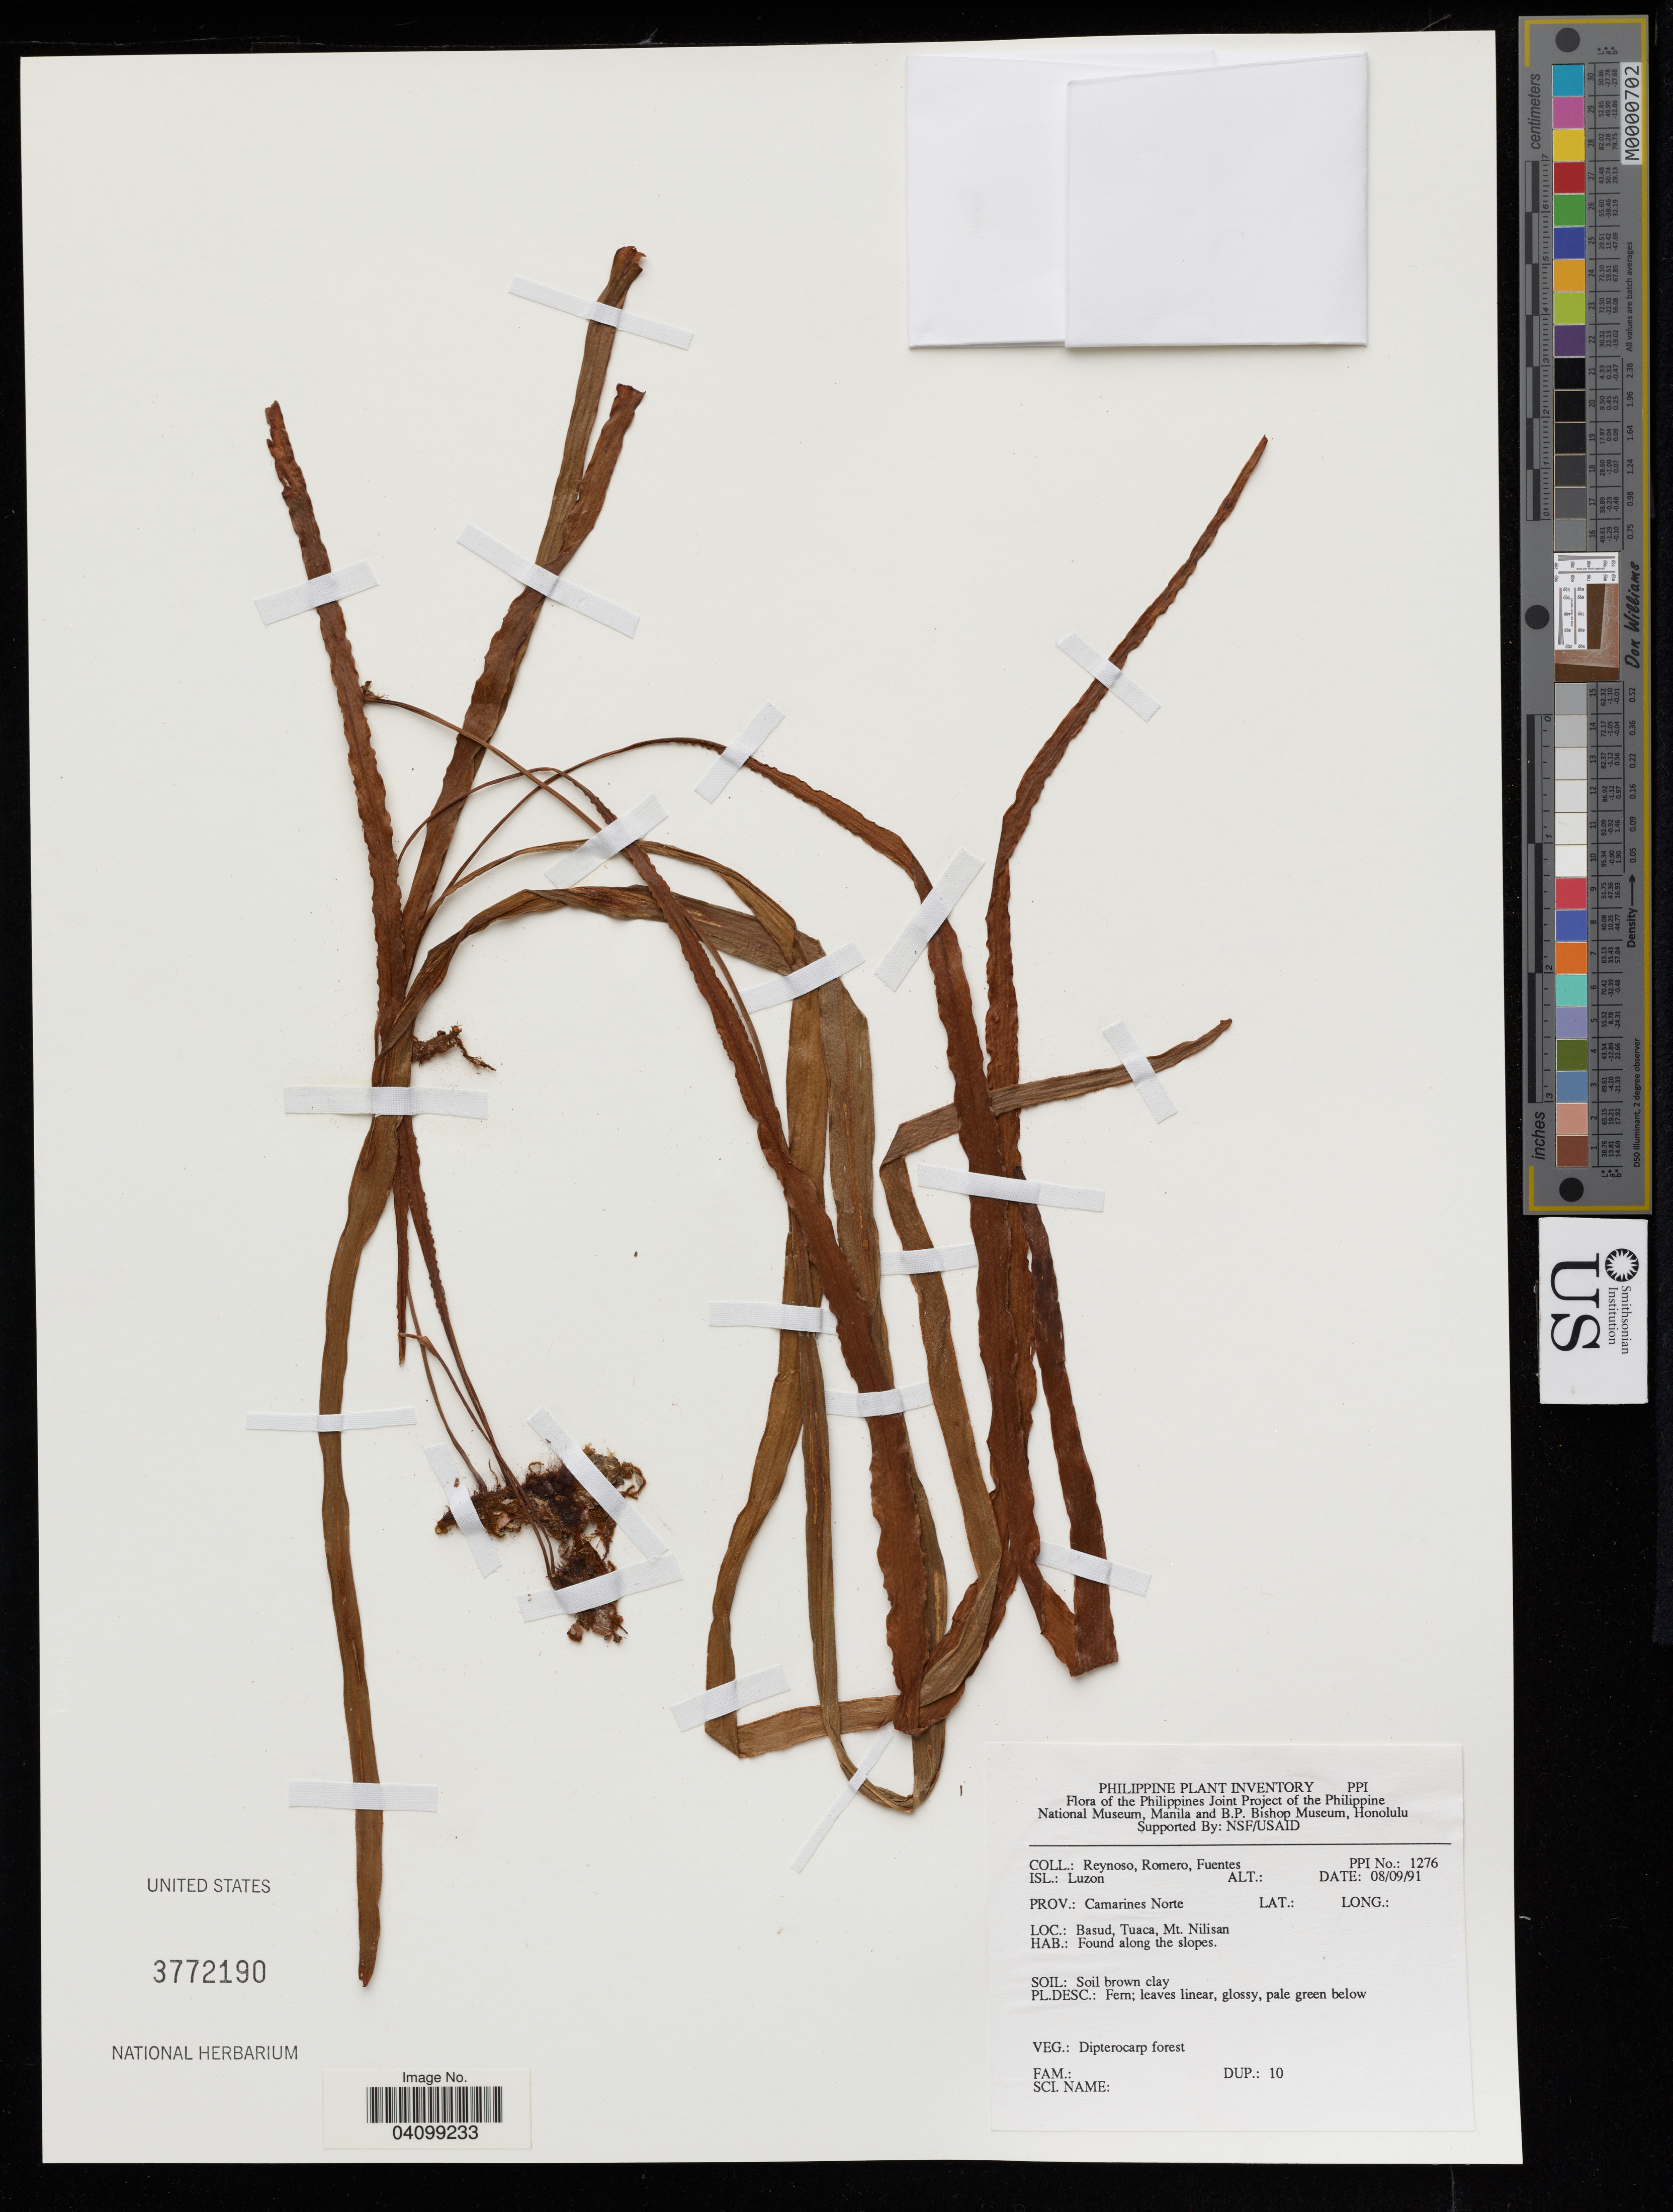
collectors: E. Reynoso, -. Romero & -. Fuentes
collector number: PPI No. 1276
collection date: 1991-09-08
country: Philippines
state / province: Central Luzon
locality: Isl.: Luzon. Prov.: Camarines Norte. Basud, Tuaca, Mt. Nilisan.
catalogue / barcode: US 3772190